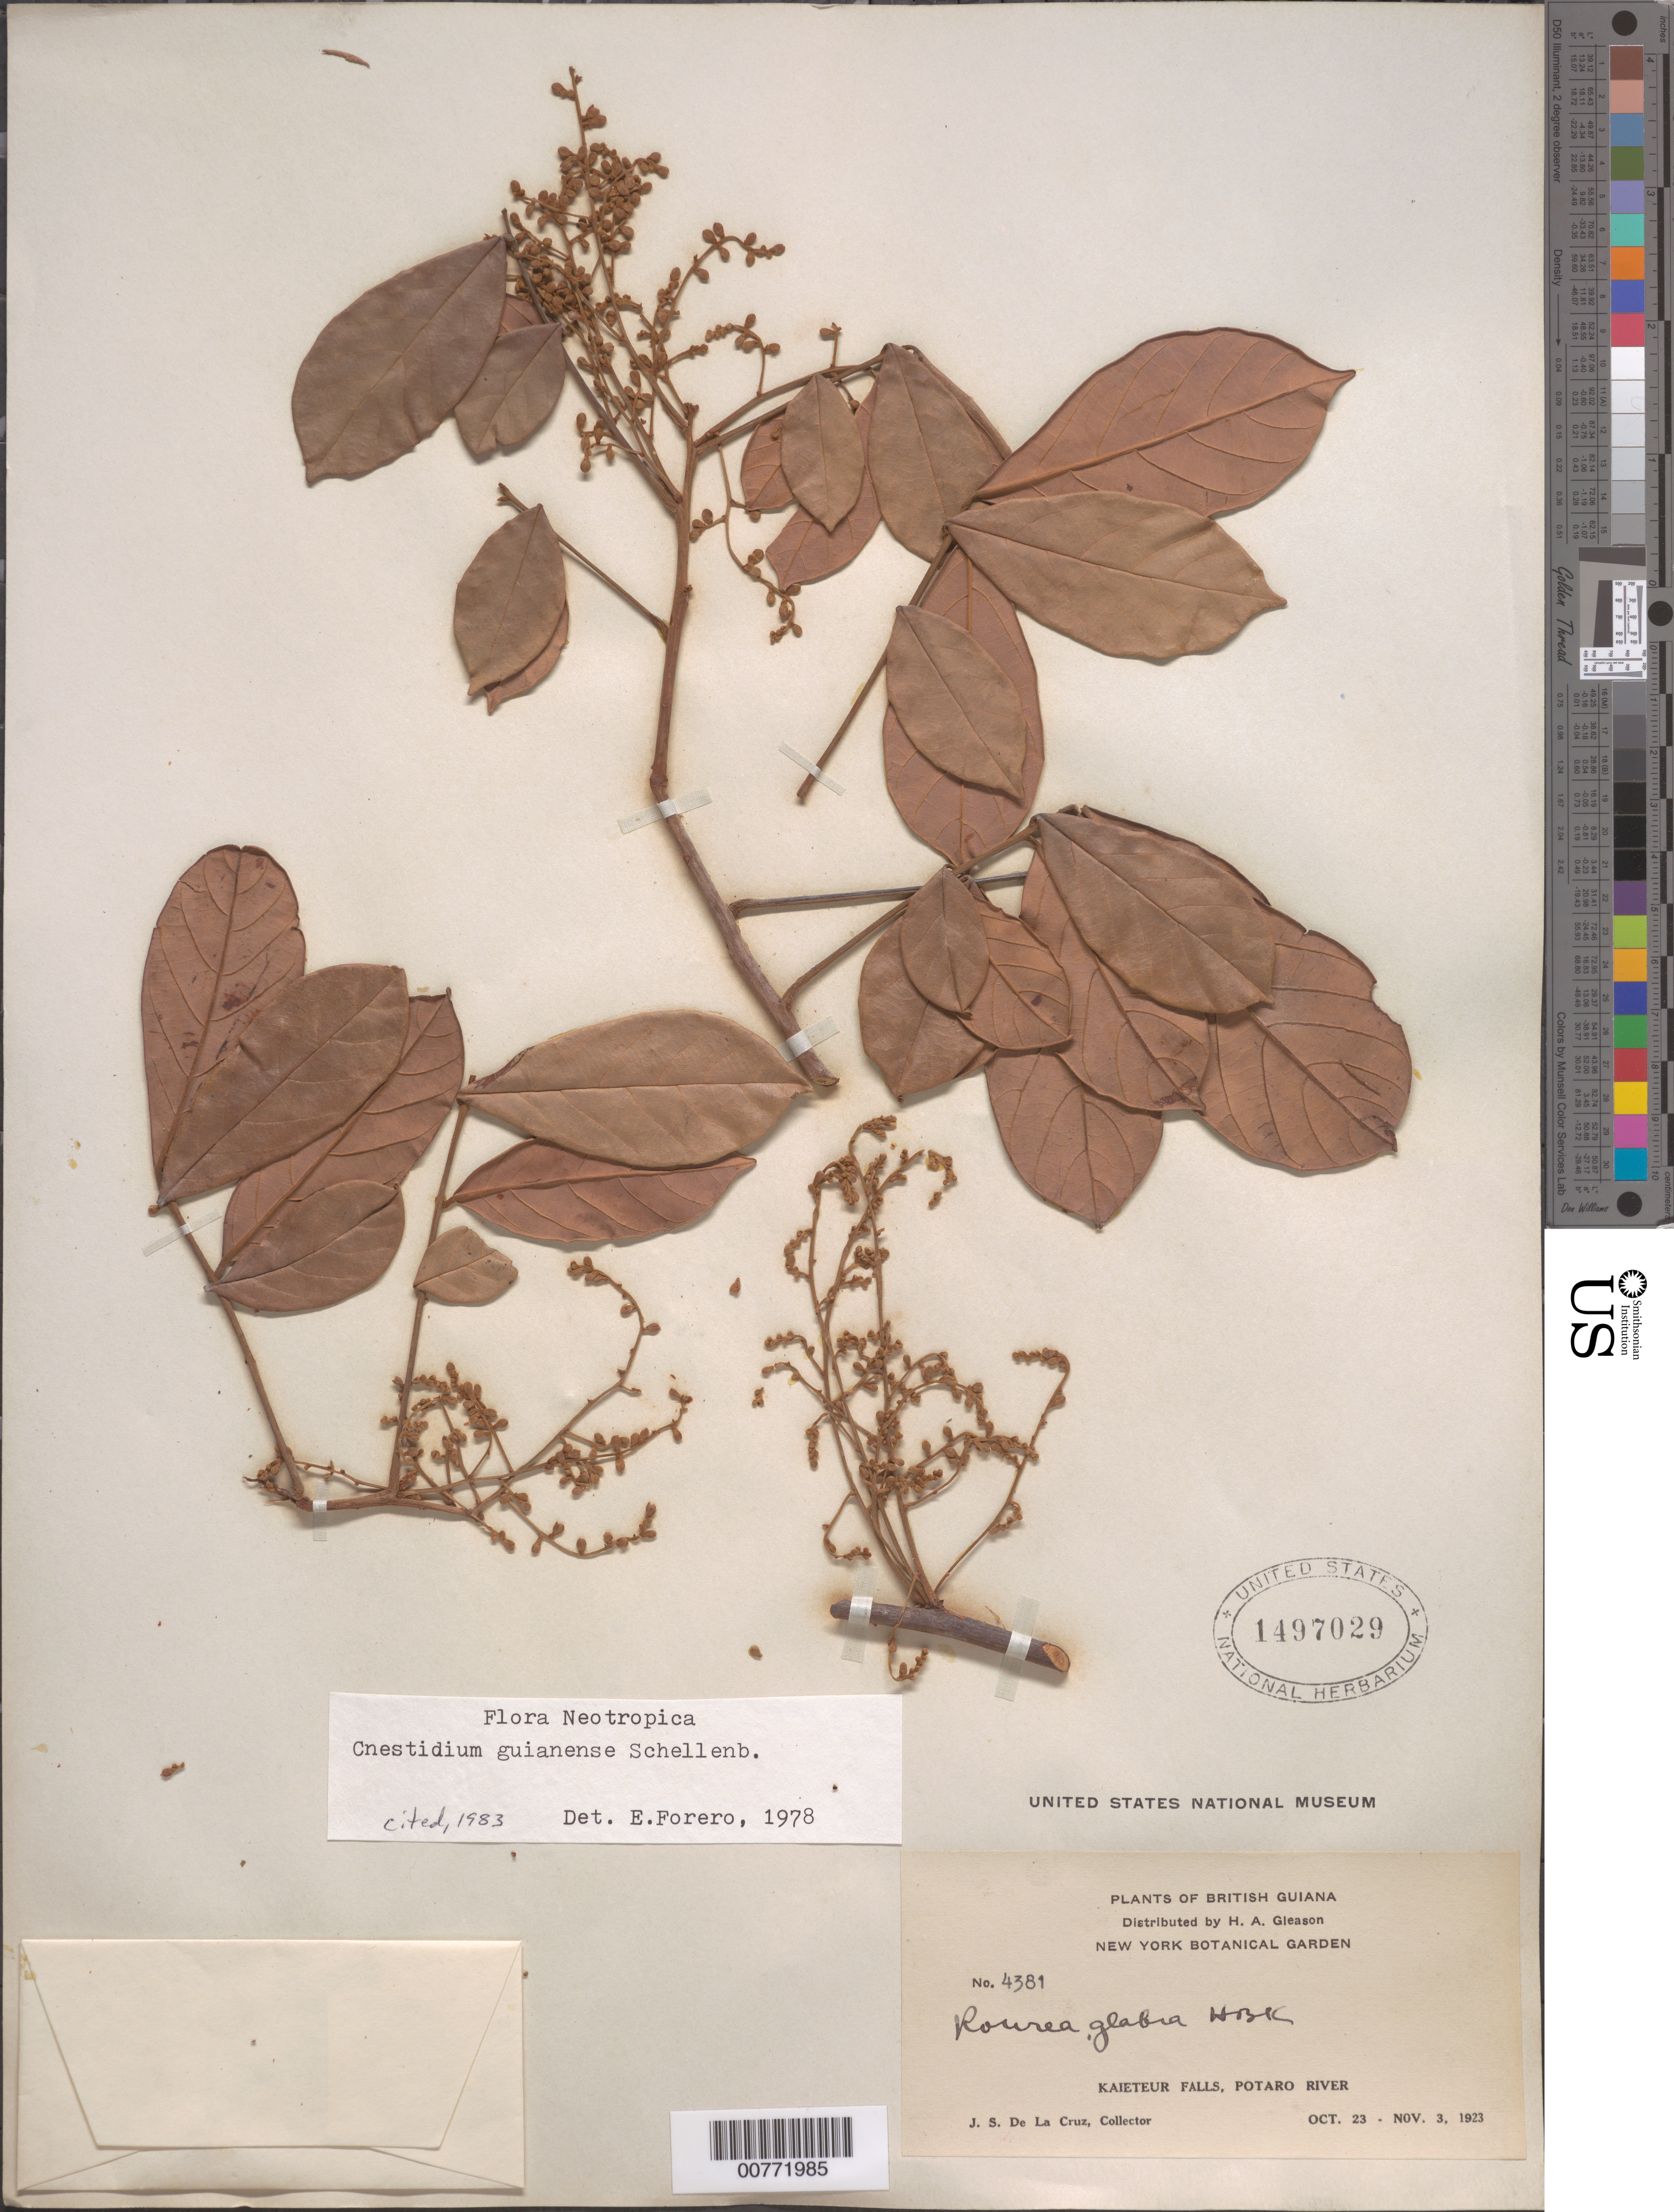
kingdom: Plantae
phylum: Tracheophyta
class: Magnoliopsida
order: Oxalidales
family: Connaraceae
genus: Cnestidium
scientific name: Cnestidium guianense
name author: (G. Schellenb.) G. Schellenb.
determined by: Forero, E.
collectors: J. S. de la Cruz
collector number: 4381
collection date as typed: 23-Oct-23 to 3-Nov-23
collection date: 1923-10-23/1923-11-03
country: Guyana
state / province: Potaro-Siparuni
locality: Kaieteur Falls, Potaro R.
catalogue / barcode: US 1497029